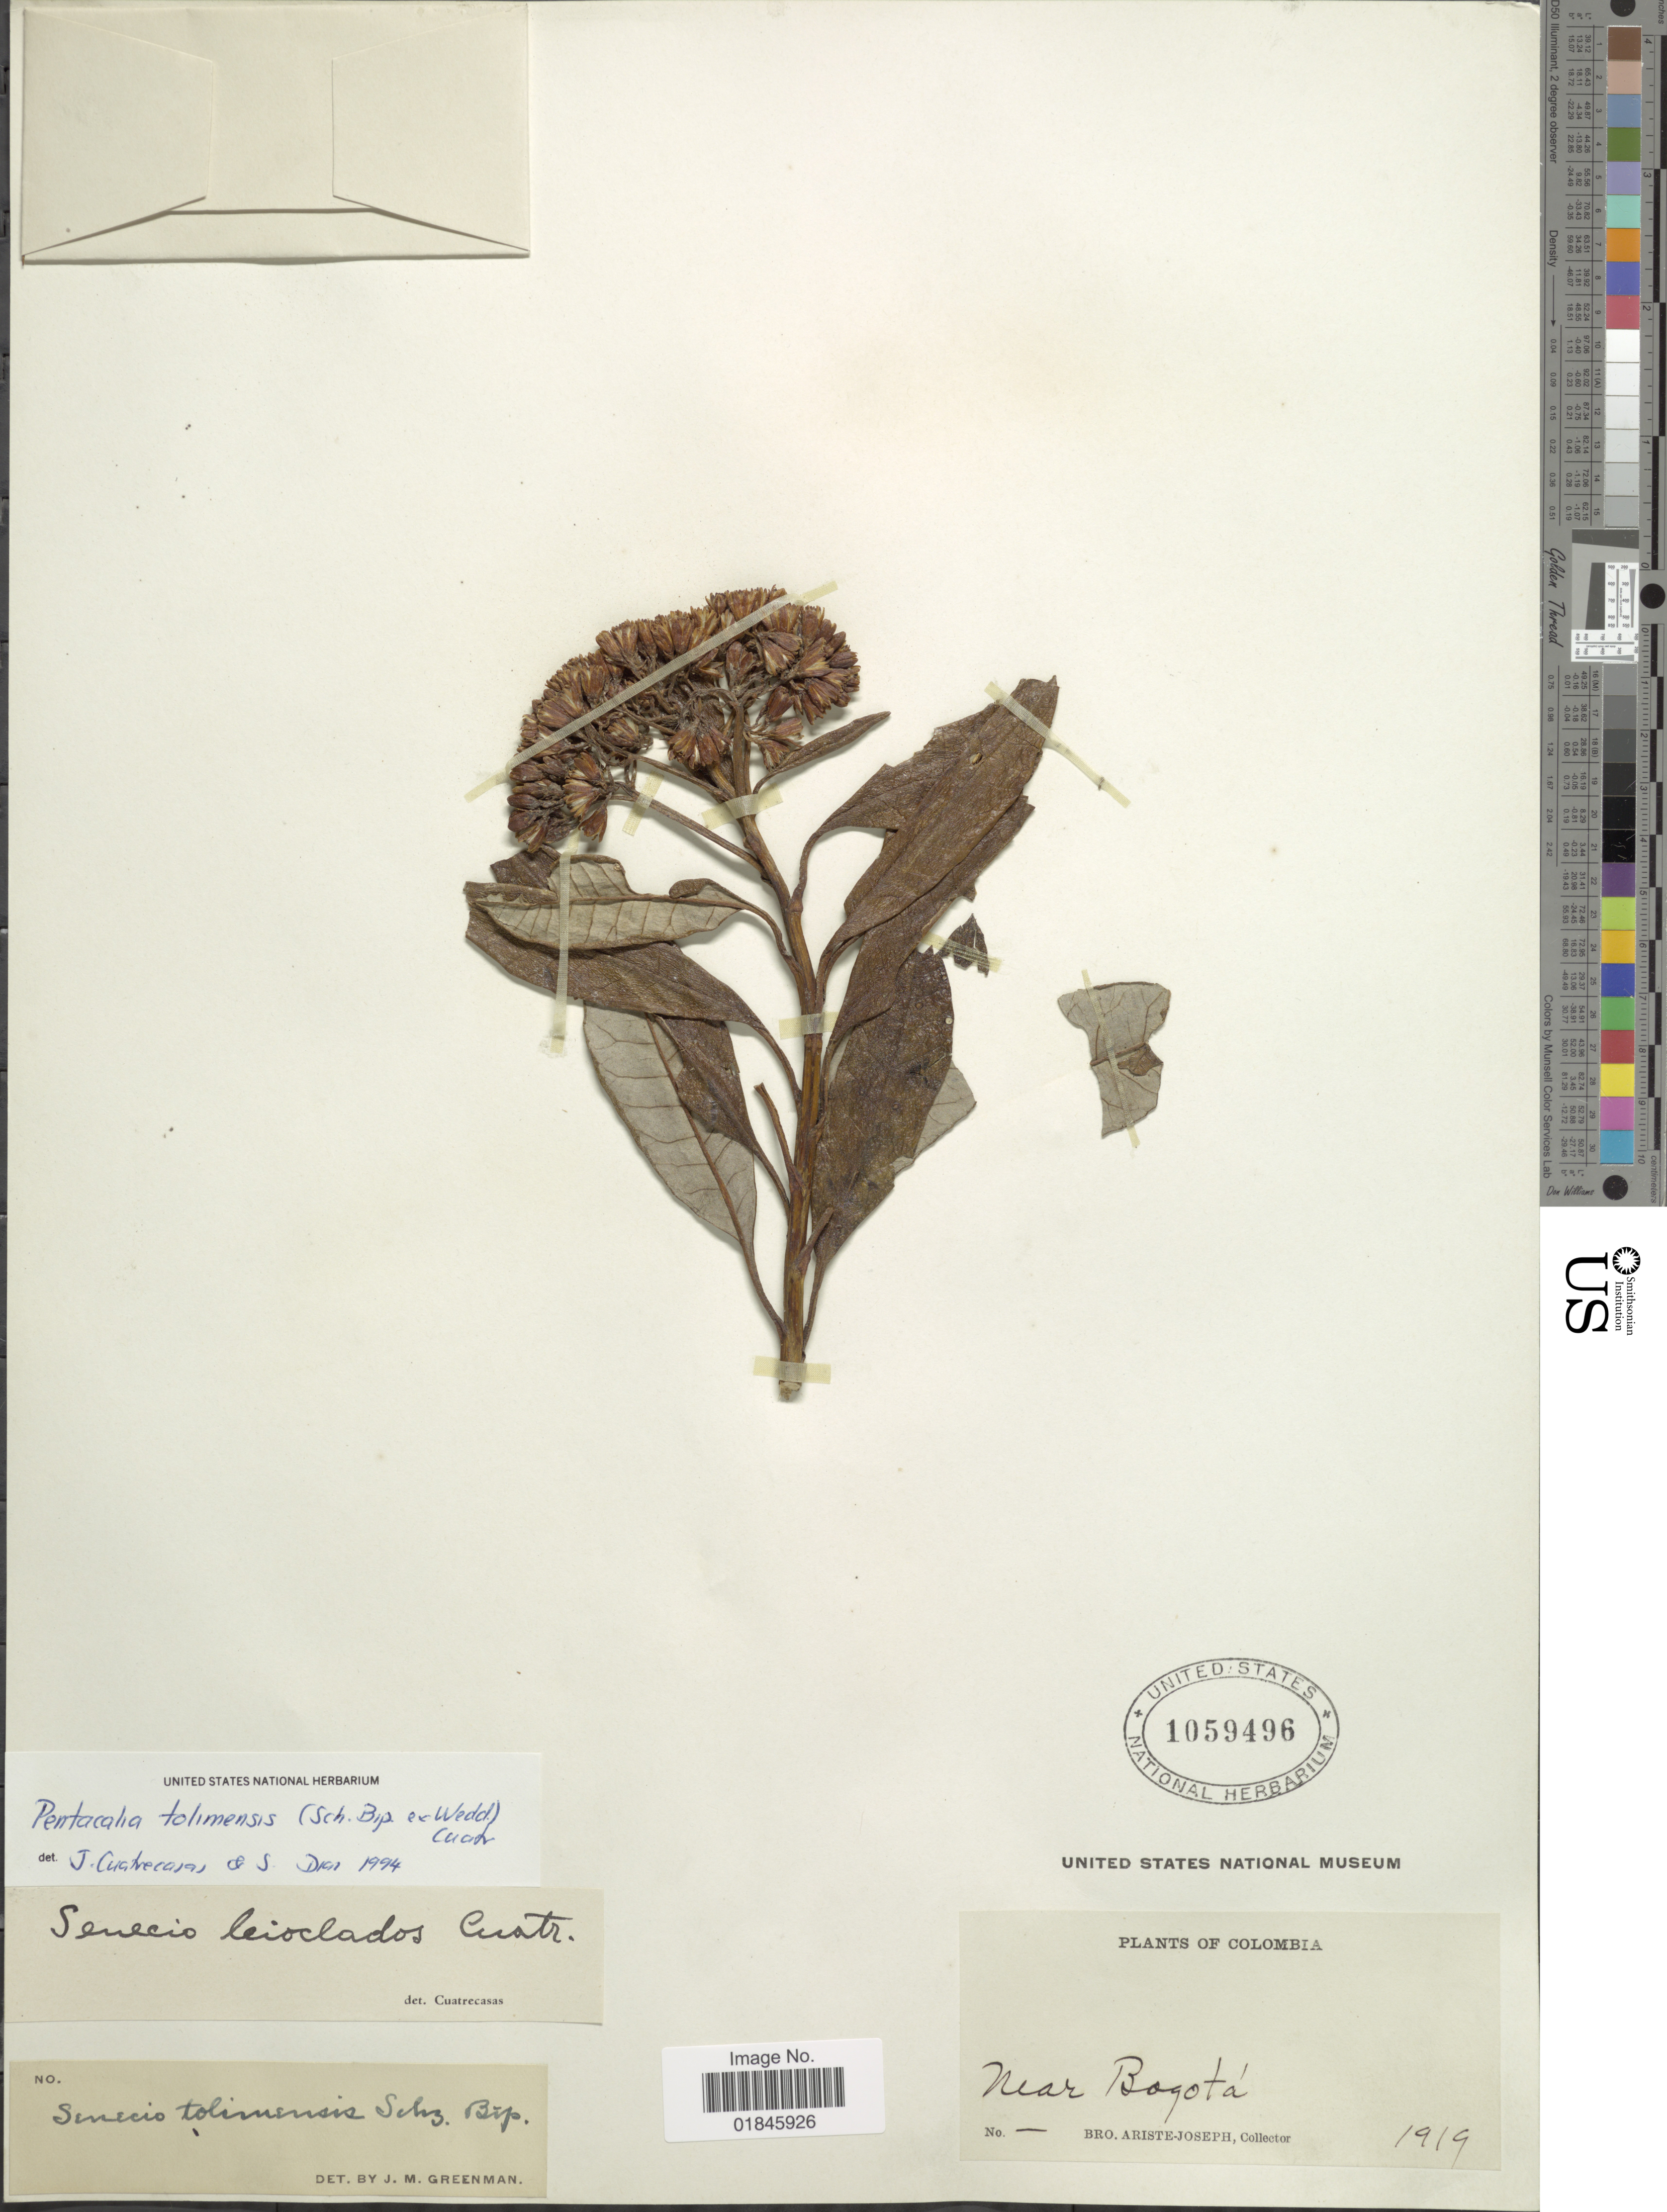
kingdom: Plantae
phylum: Tracheophyta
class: Magnoliopsida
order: Asterales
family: Asteraceae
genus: Pentacalia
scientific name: Pentacalia tolimensis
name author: (Sch. Bip. ex Wedd.) Cuatrec.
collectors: Bro. Ariste-Joseph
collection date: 1919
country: Colombia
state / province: Bogota D.C.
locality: Near Bogotá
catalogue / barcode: US 1059496